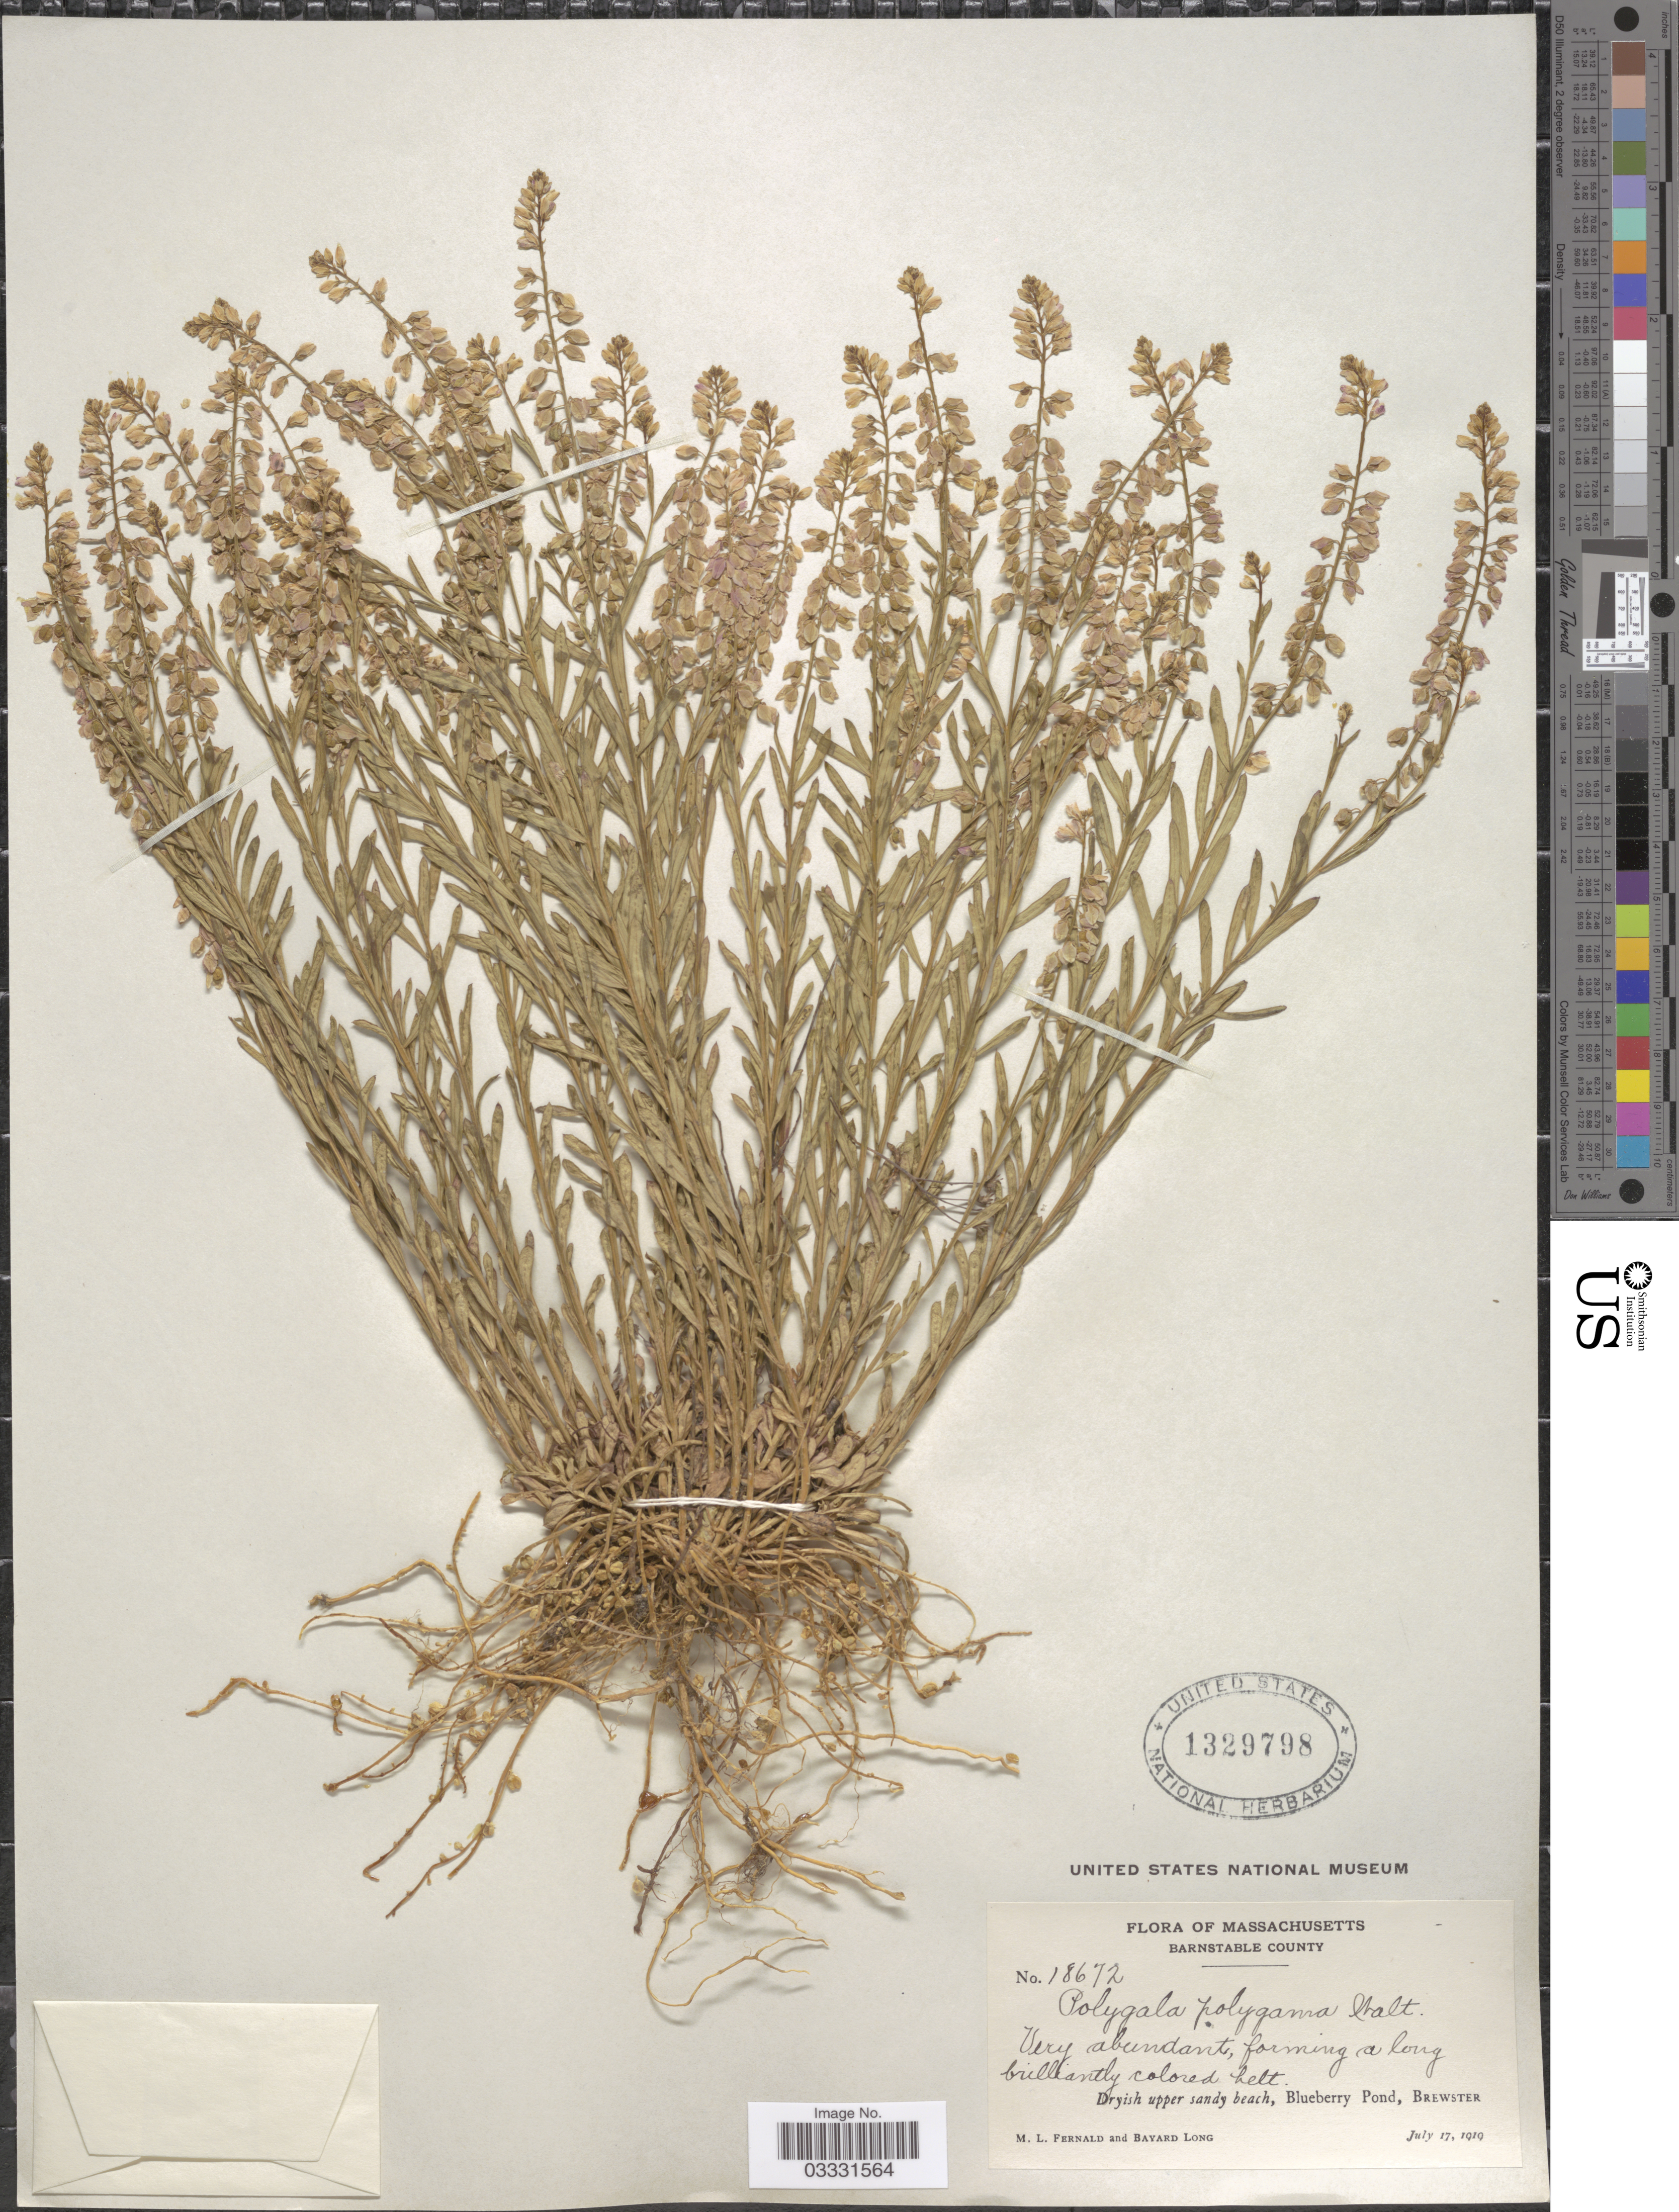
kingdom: Plantae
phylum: Tracheophyta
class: Magnoliopsida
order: Fabales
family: Polygalaceae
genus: Polygala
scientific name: Polygala polygama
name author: Walter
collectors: M. L. Fernald & B. Long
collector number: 18672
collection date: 1919-07-17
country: United States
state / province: Massachusetts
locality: Barnstable County. Blueberry Pond, Brewster.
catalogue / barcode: US 1329798